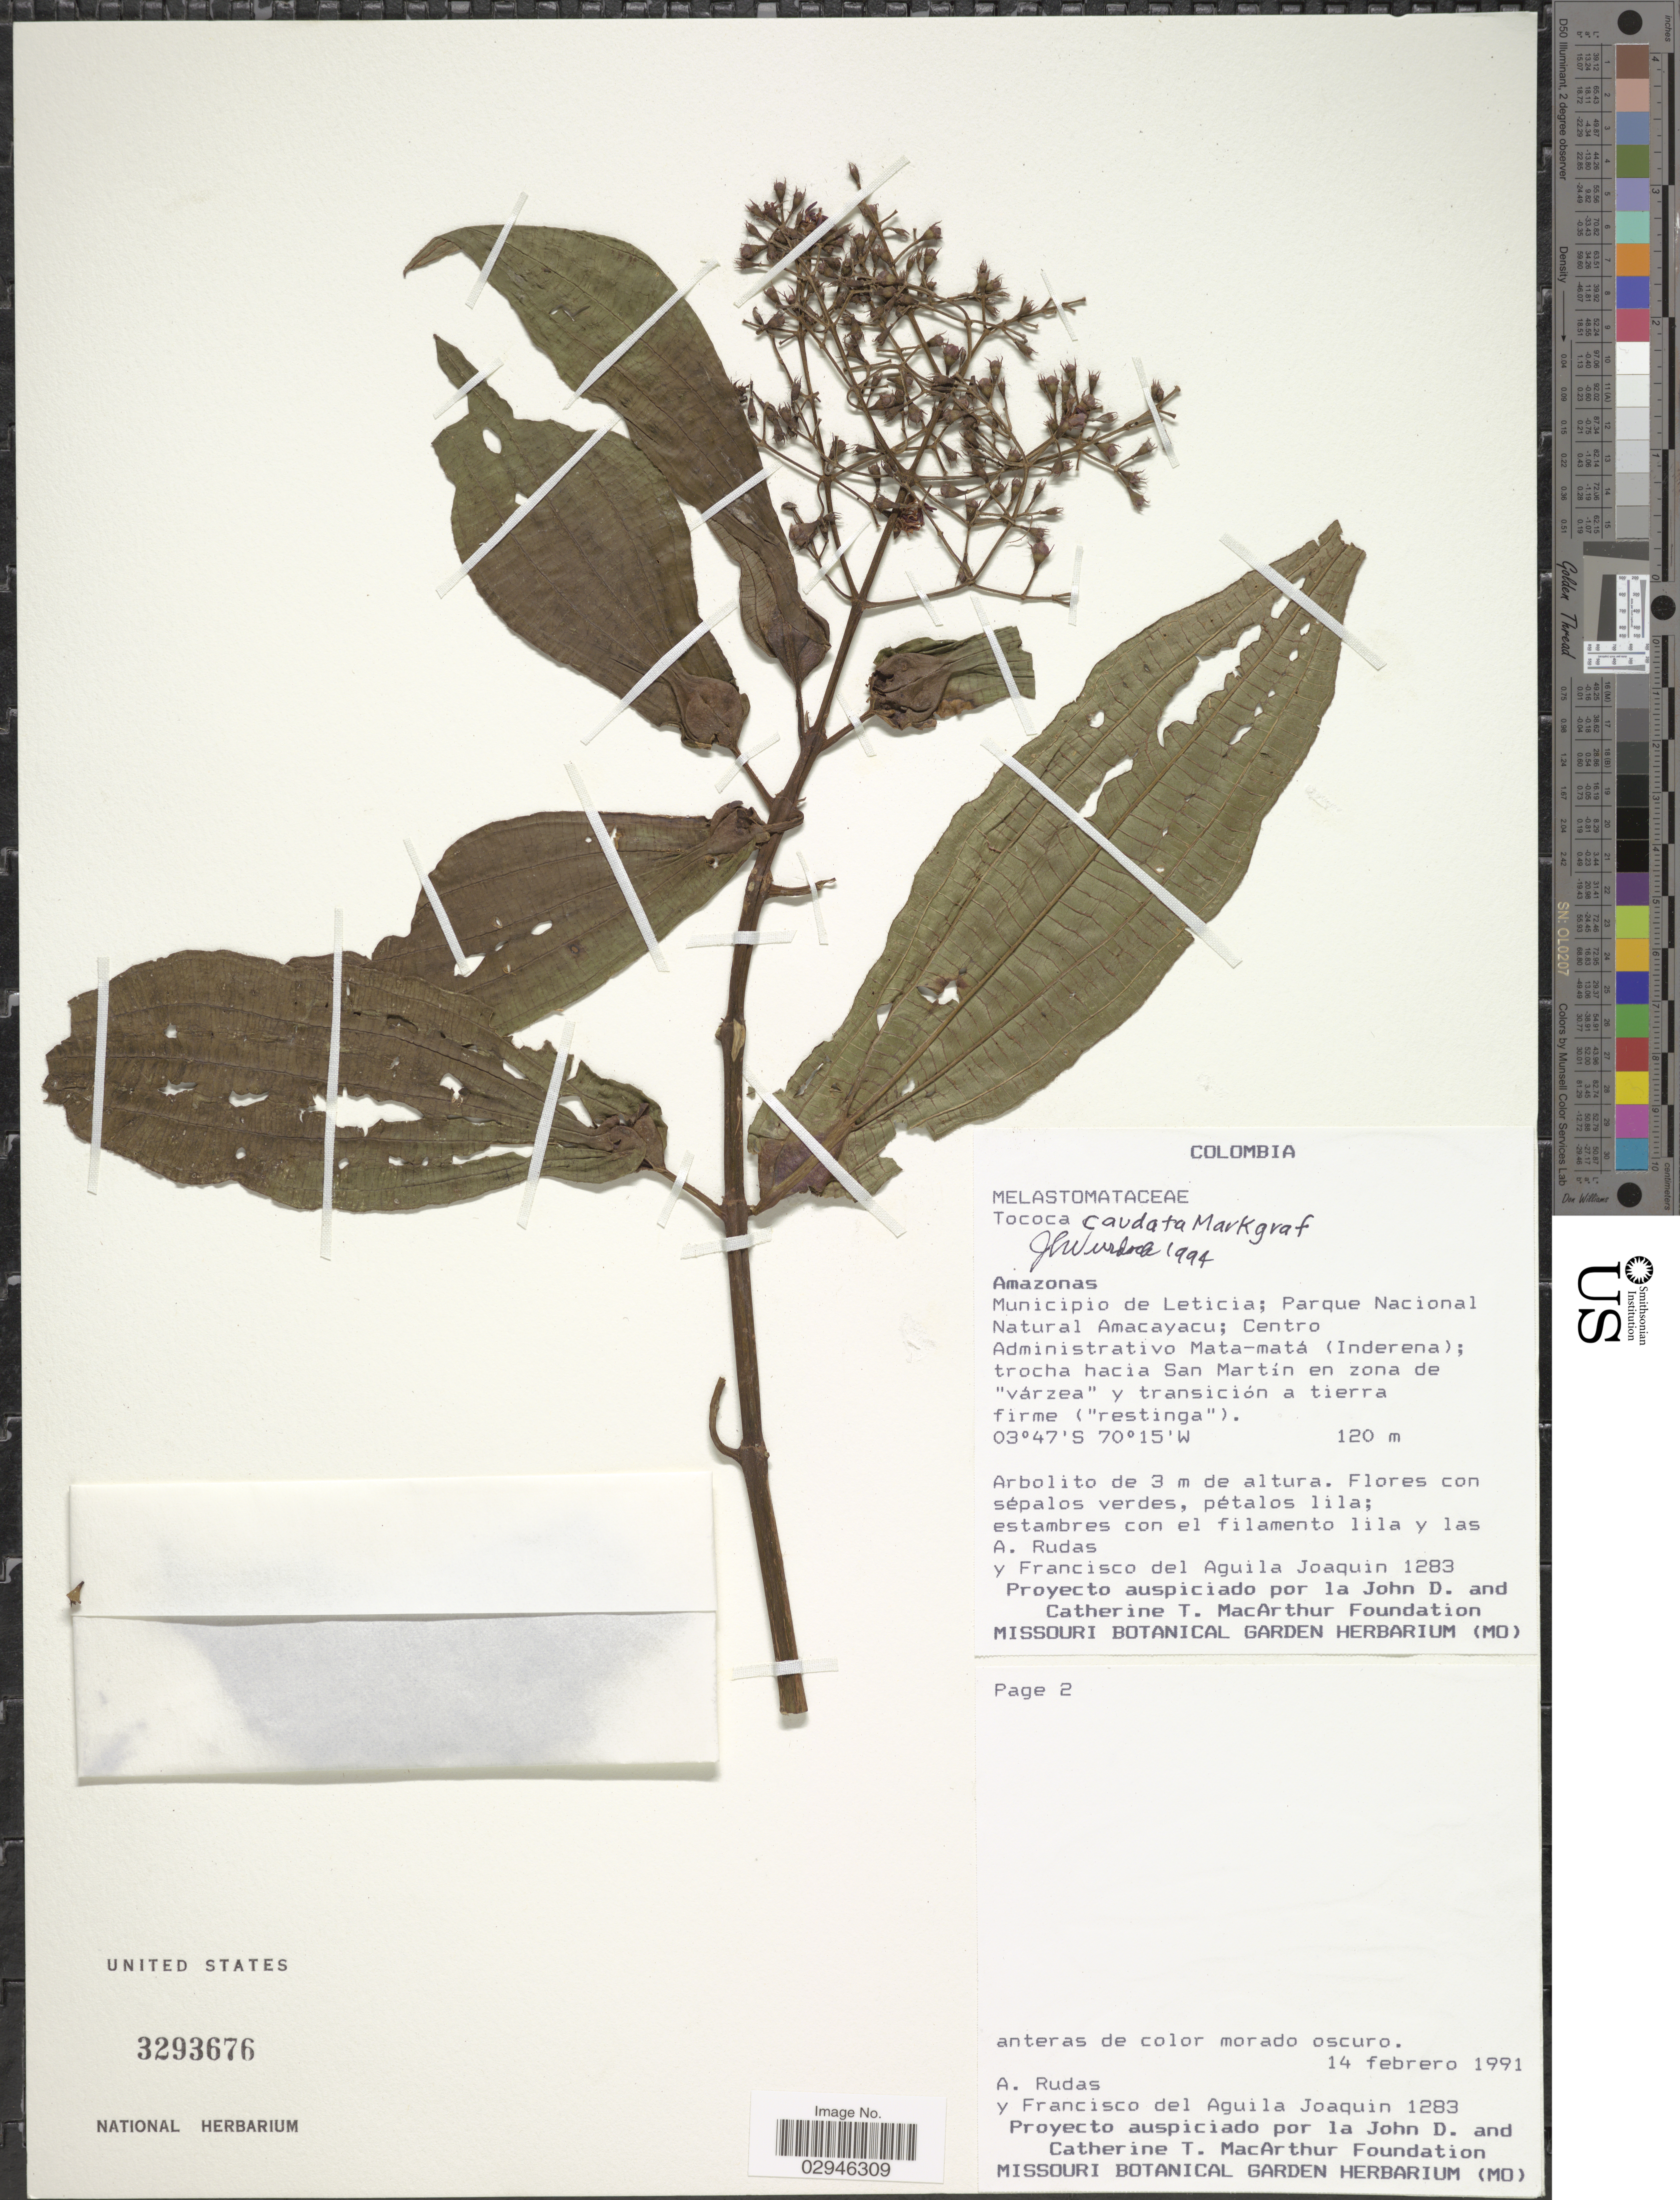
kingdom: Plantae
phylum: Tracheophyta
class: Magnoliopsida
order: Myrtales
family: Melastomataceae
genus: Tococa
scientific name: Tococa caudata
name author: Markgr.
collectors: A. Rudas & F. Aguila Joaquin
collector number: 1283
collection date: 1991-02-14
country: Colombia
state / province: Amazônas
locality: Municipio de Leticia: Parque Nacional Natural Amacayacu; Centro Administrativo Mata-matá (Inderena); trocha hacia San Martin.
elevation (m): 120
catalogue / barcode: US 3293676